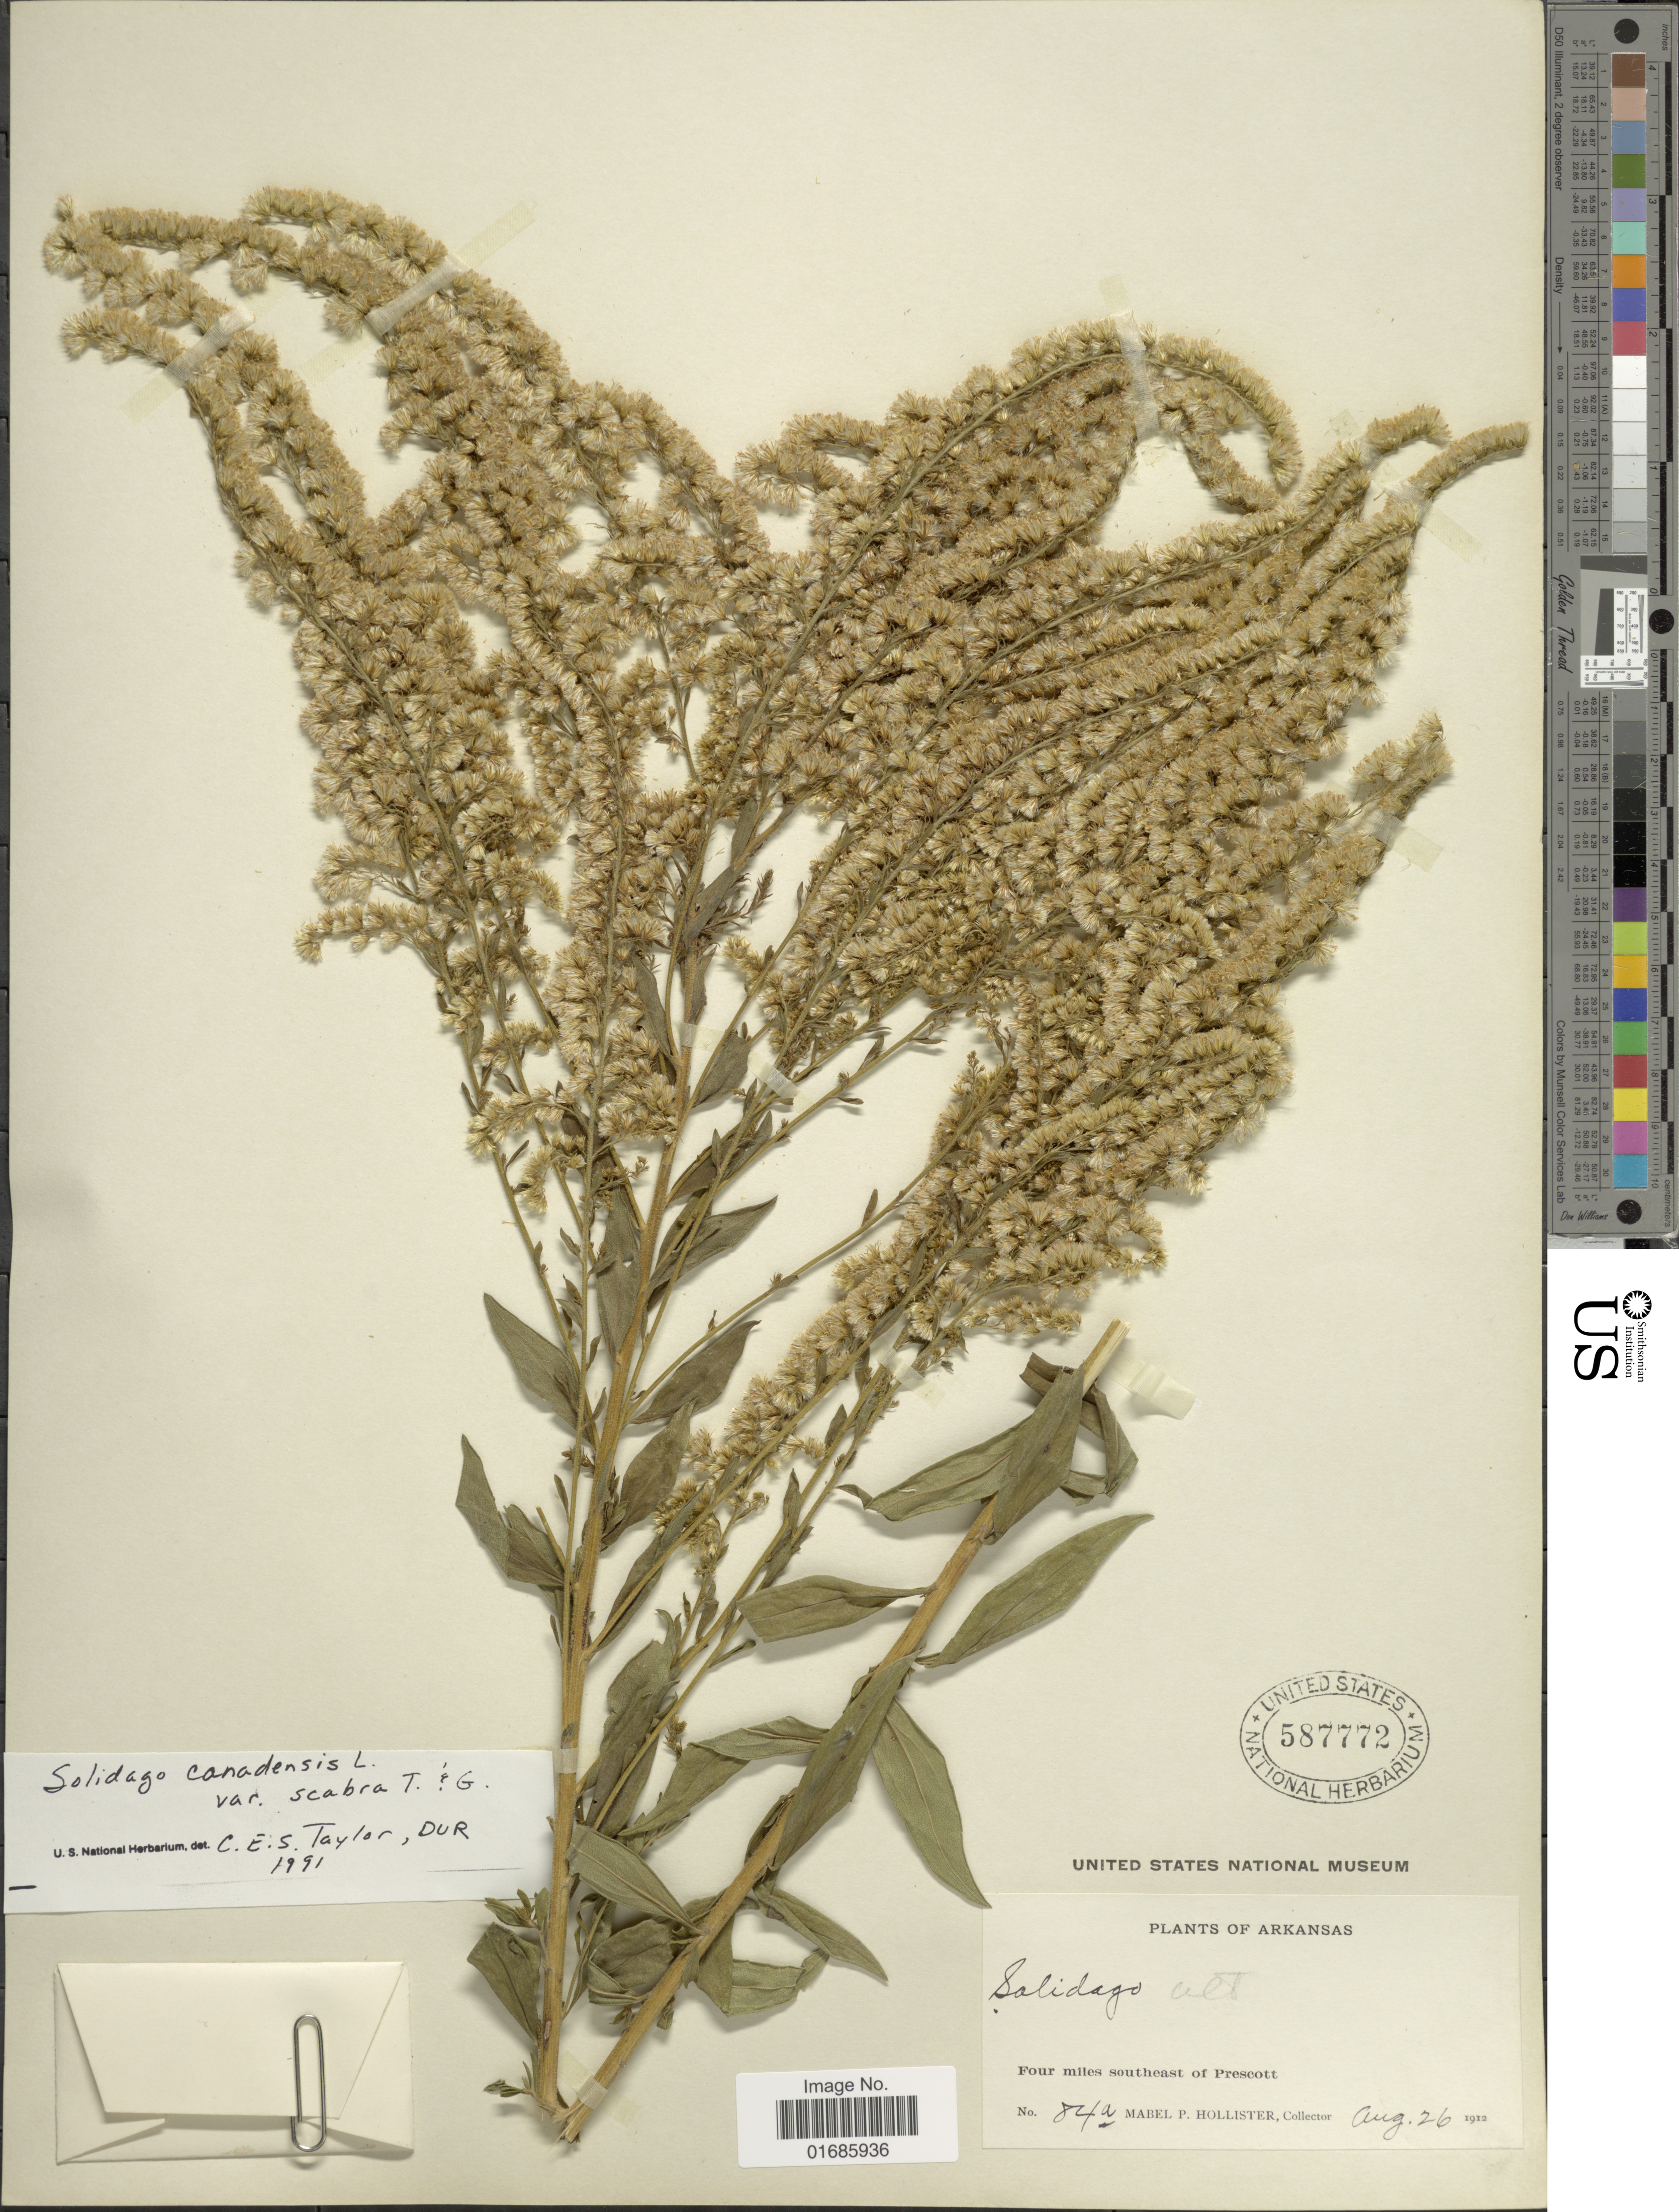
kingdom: Plantae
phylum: Tracheophyta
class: Magnoliopsida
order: Asterales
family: Asteraceae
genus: Solidago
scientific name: Solidago canadensis var. scabra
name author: (Muhl. ex Willd.) Torr. & A. Gray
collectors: M. Hollister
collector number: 84a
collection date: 1912-08-26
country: United States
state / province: Arkansas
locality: Four miles southeast of Prescott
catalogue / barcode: US 587772